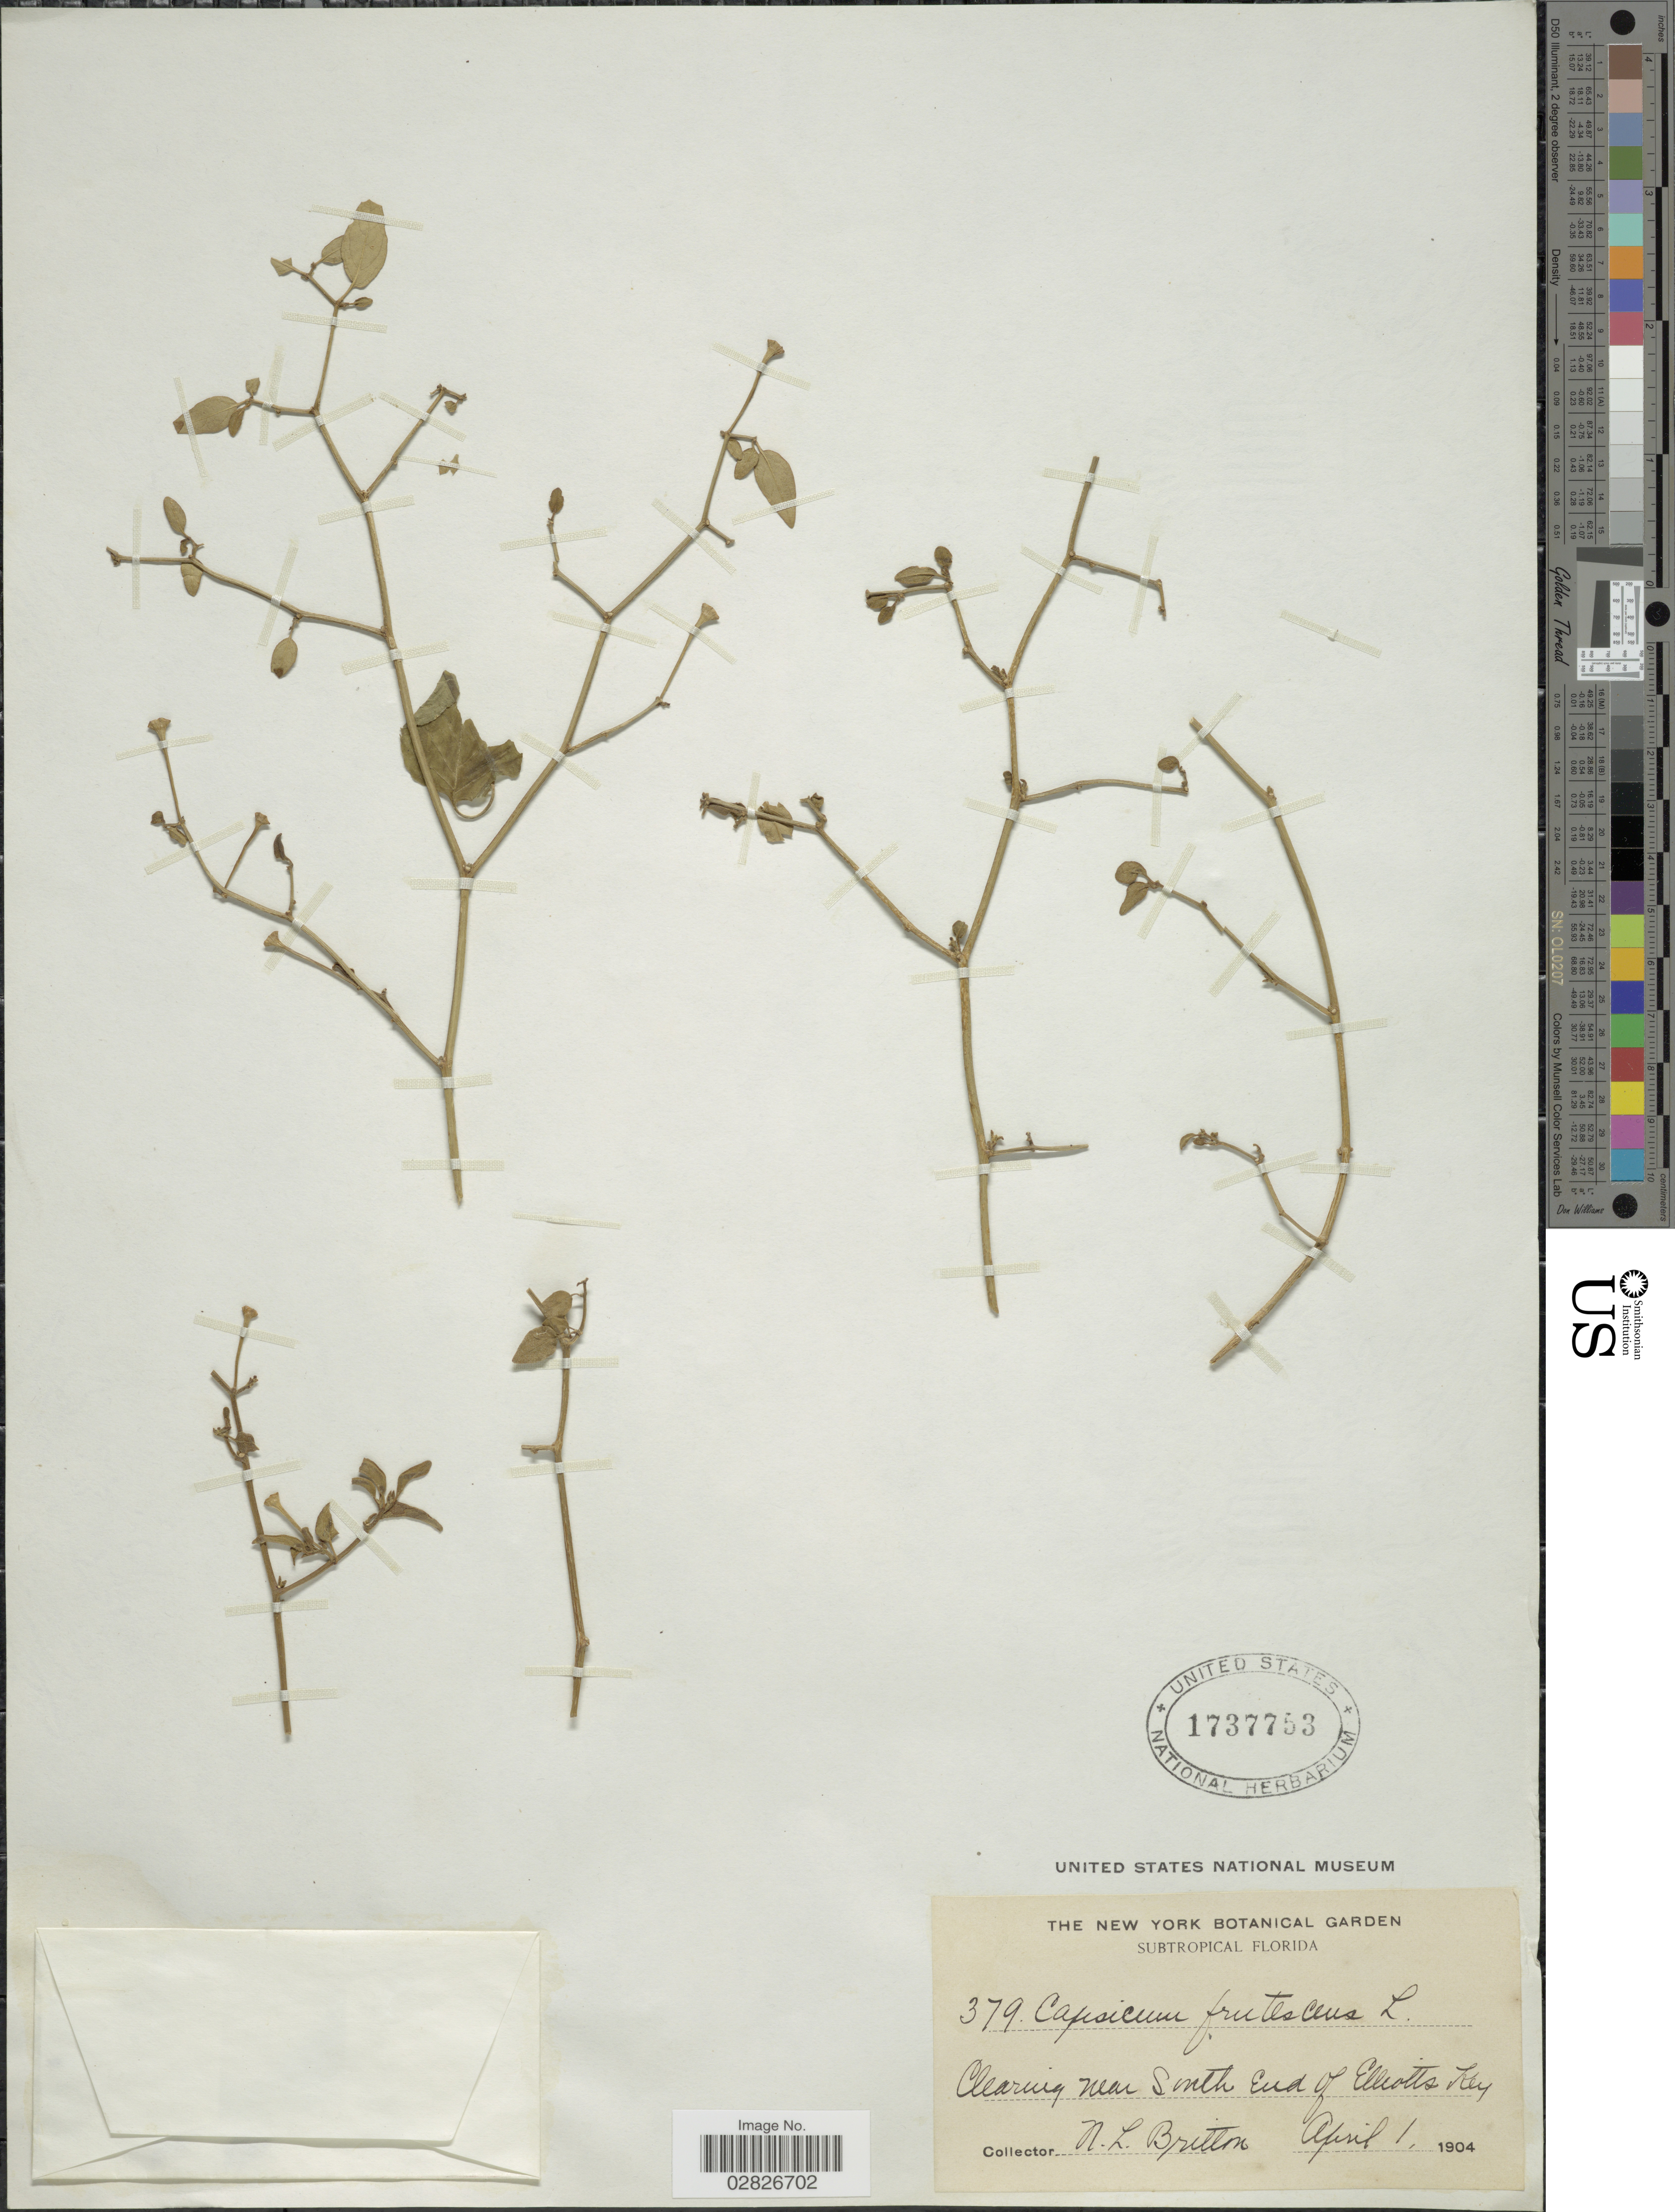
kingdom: Plantae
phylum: Tracheophyta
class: Magnoliopsida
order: Solanales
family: Solanaceae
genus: Capsicum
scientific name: Capsicum baccatum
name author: L.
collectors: N. Britton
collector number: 379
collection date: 1904-04-01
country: United States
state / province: Florida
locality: Subtropical Florida, Clearing near South End of Elliotts Key.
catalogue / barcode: US 1737753